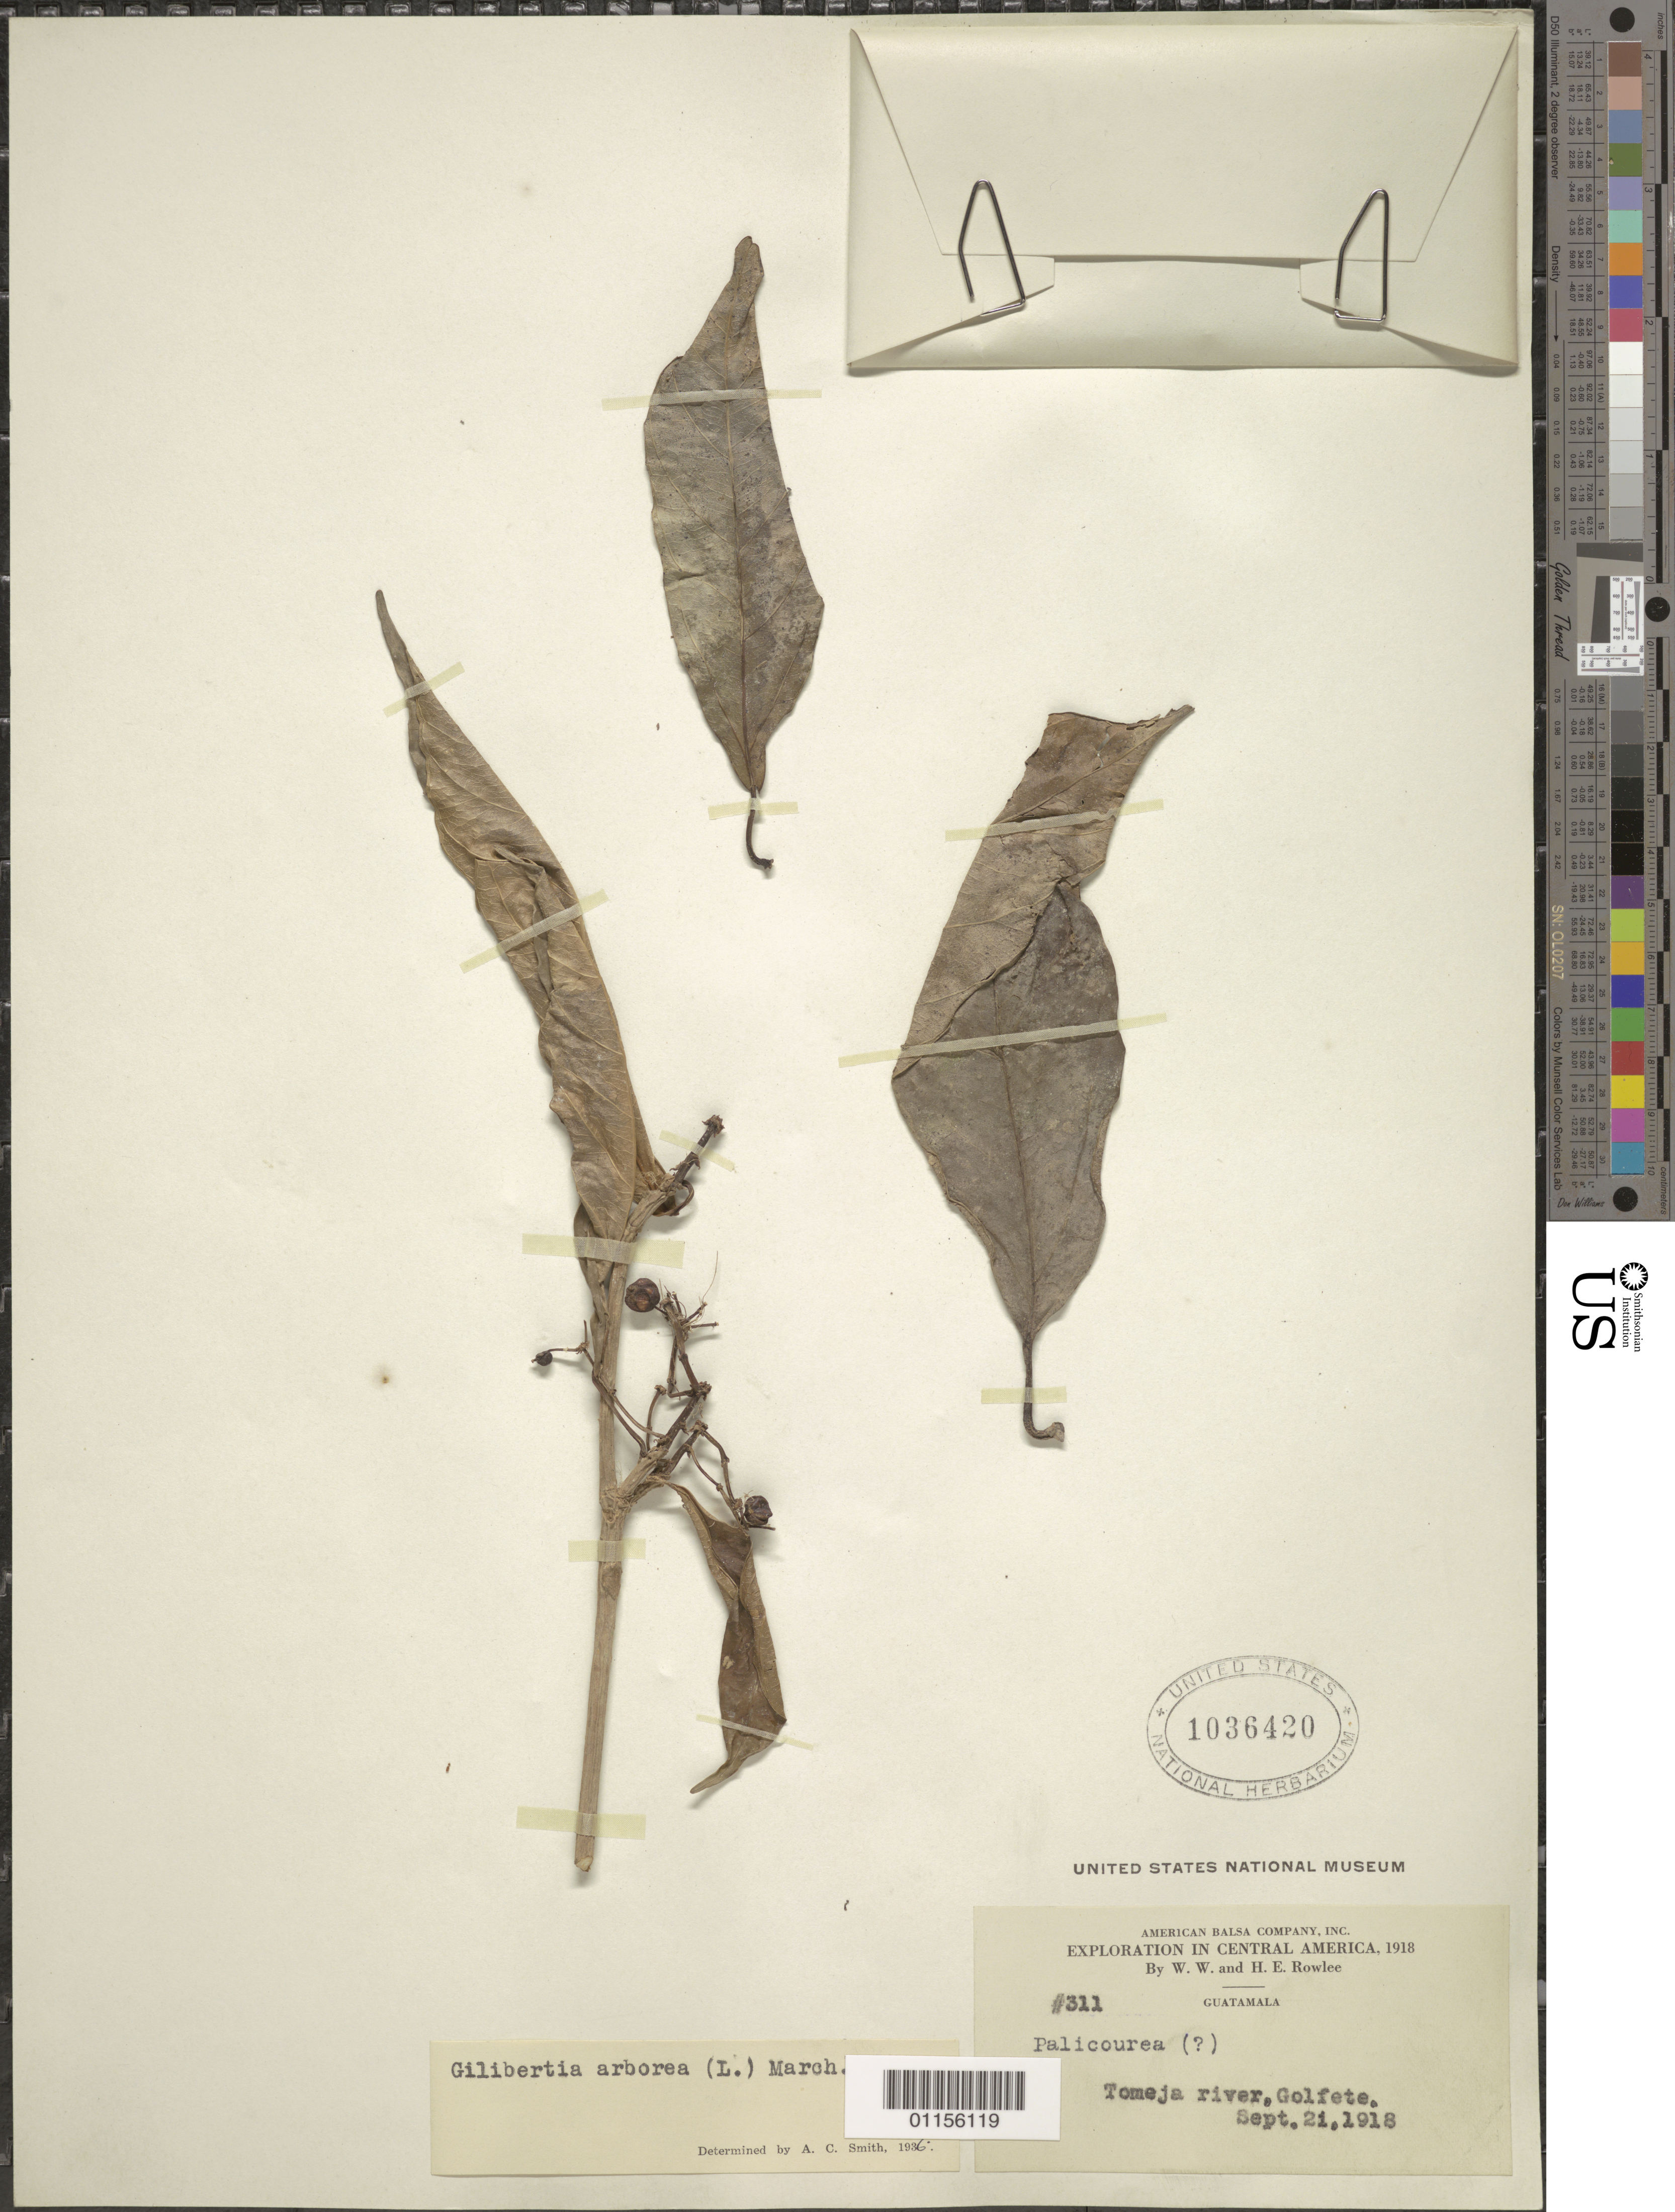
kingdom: Plantae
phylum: Tracheophyta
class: Magnoliopsida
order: Apiales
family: Araliaceae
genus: Dendropanax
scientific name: Dendropanax arboreus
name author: (L.) Decne. & Planch.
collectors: W. W. Rowlee & H. E. Rowlee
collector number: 311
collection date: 1918-09-21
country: Guatemala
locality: Tomeja River, Golfete.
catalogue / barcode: US 1036420